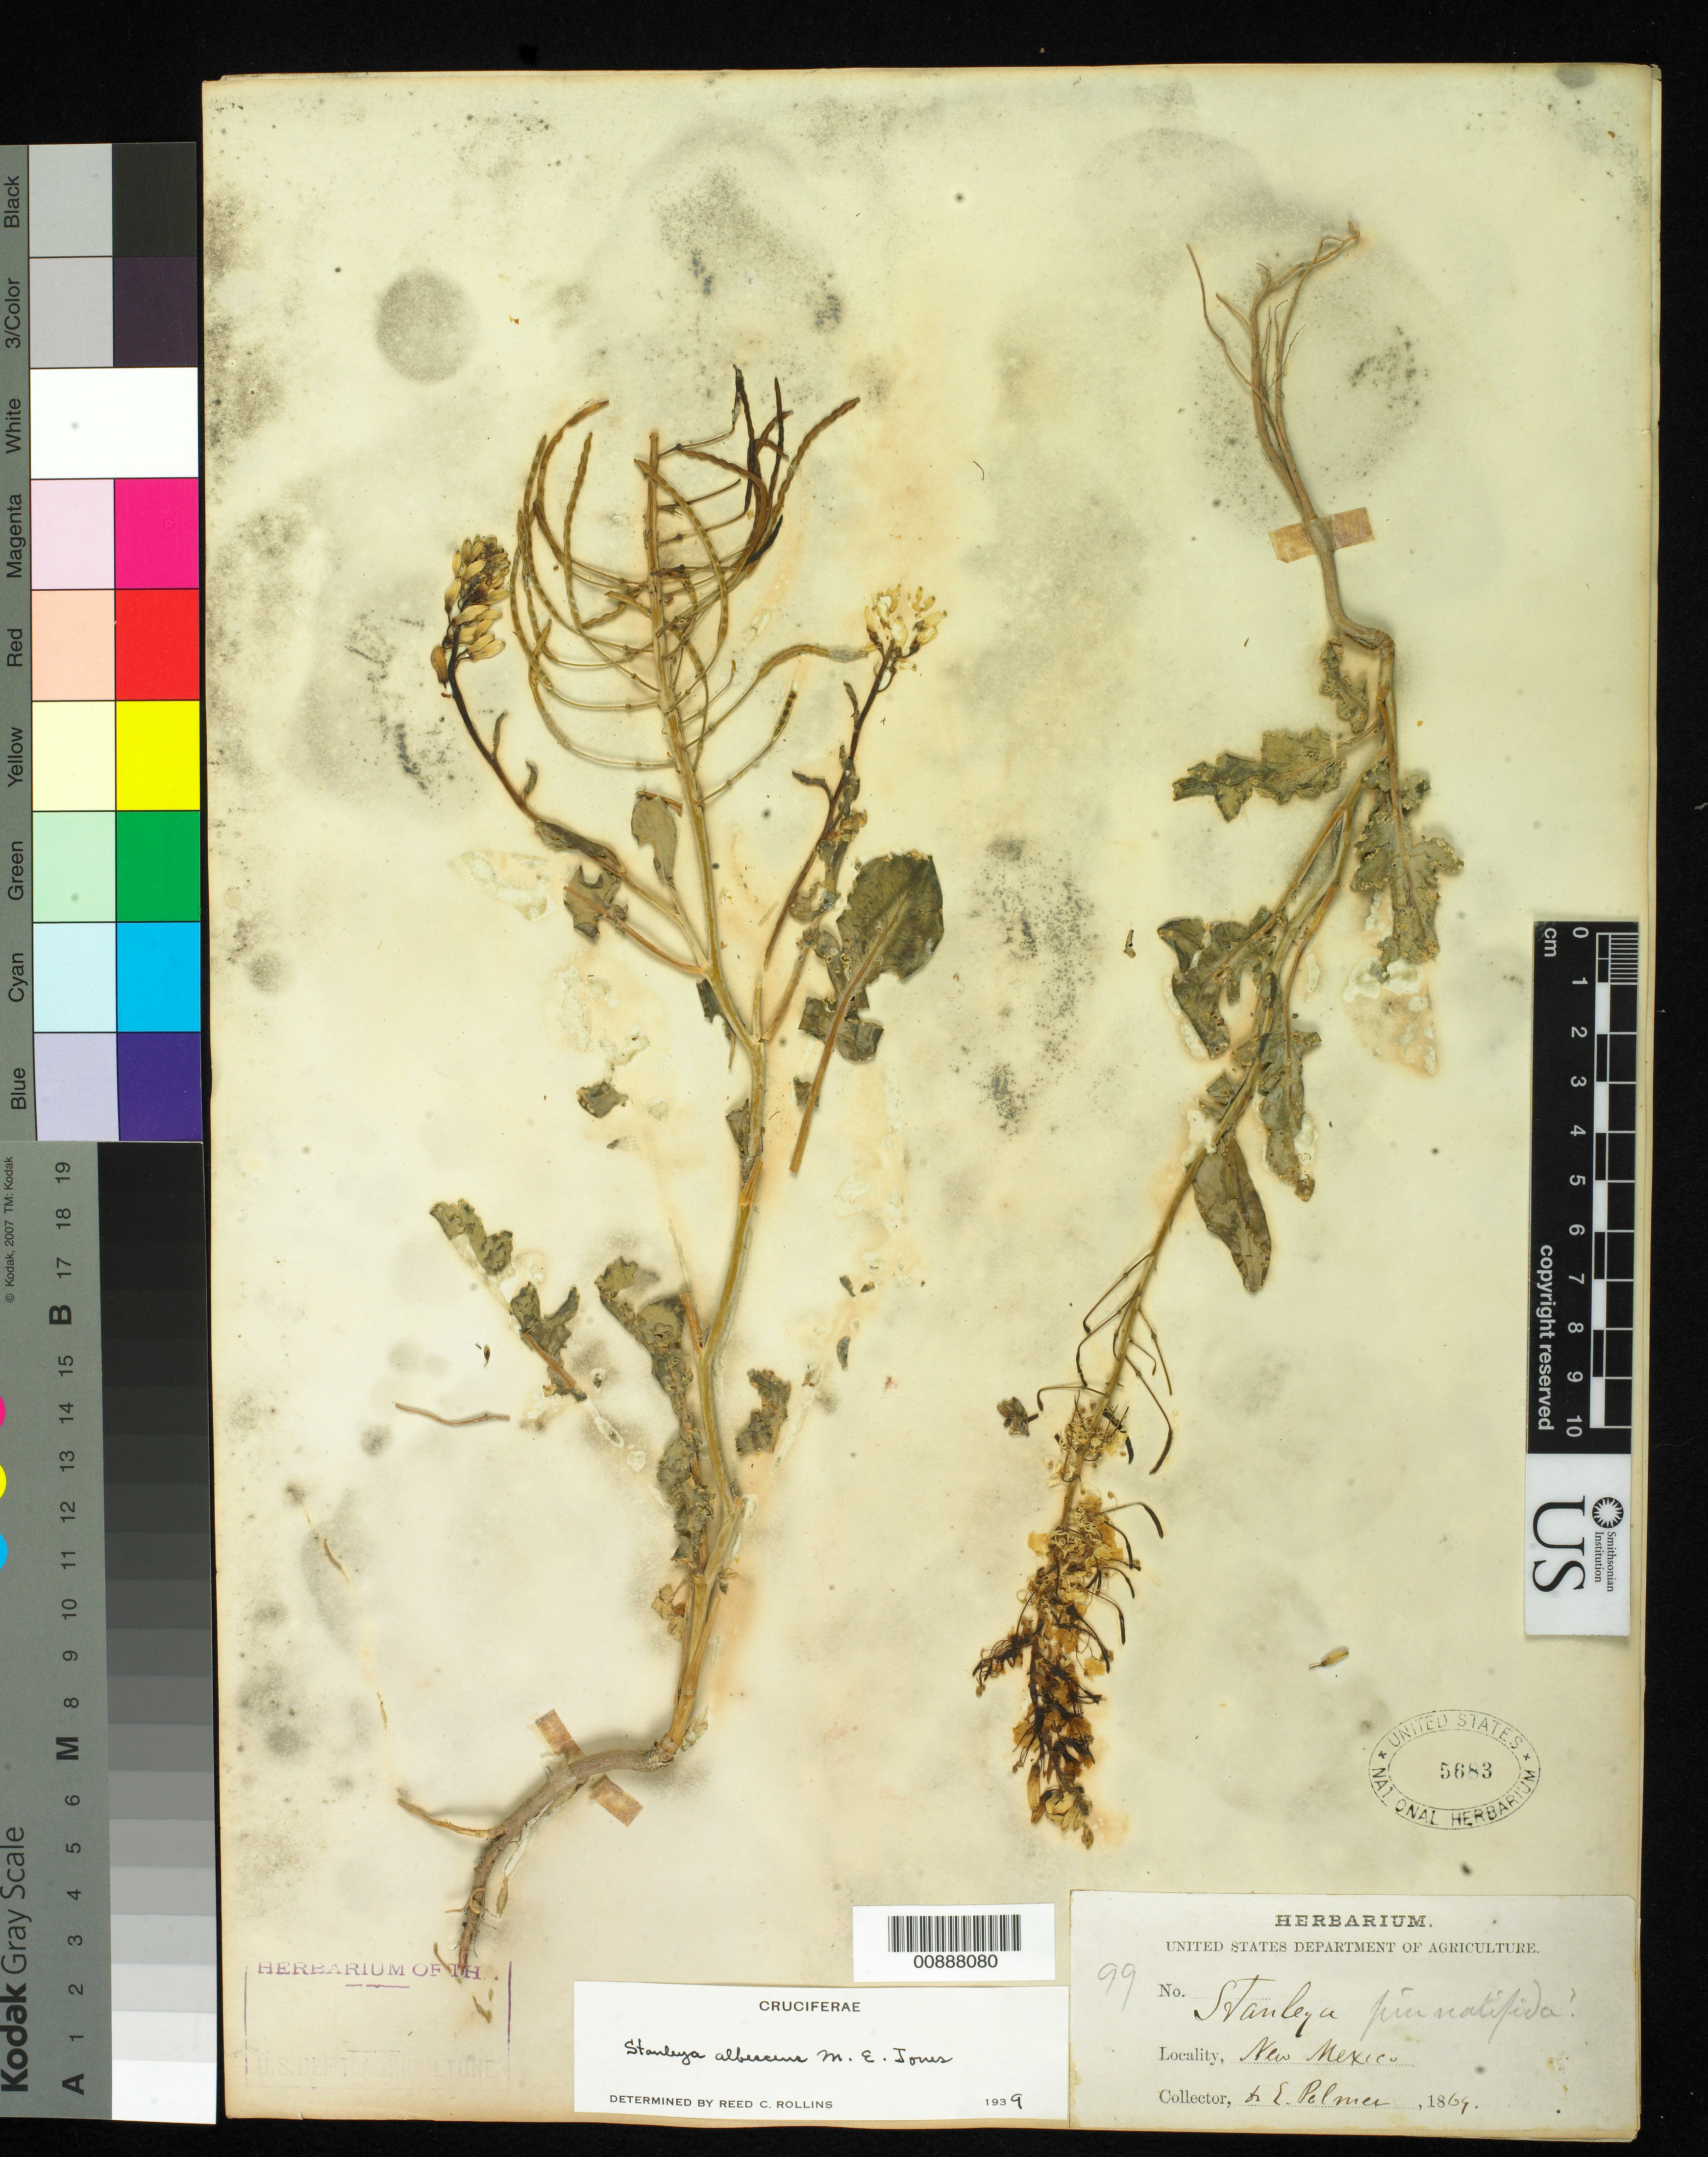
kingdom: Plantae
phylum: Tracheophyta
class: Magnoliopsida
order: Brassicales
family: Brassicaceae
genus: Stanleya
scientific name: Stanleya albescens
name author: M.E. Jones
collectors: E. Palmer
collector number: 99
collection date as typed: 1869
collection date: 1869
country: United States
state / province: New Mexico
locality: New Mexico.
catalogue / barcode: US 5683